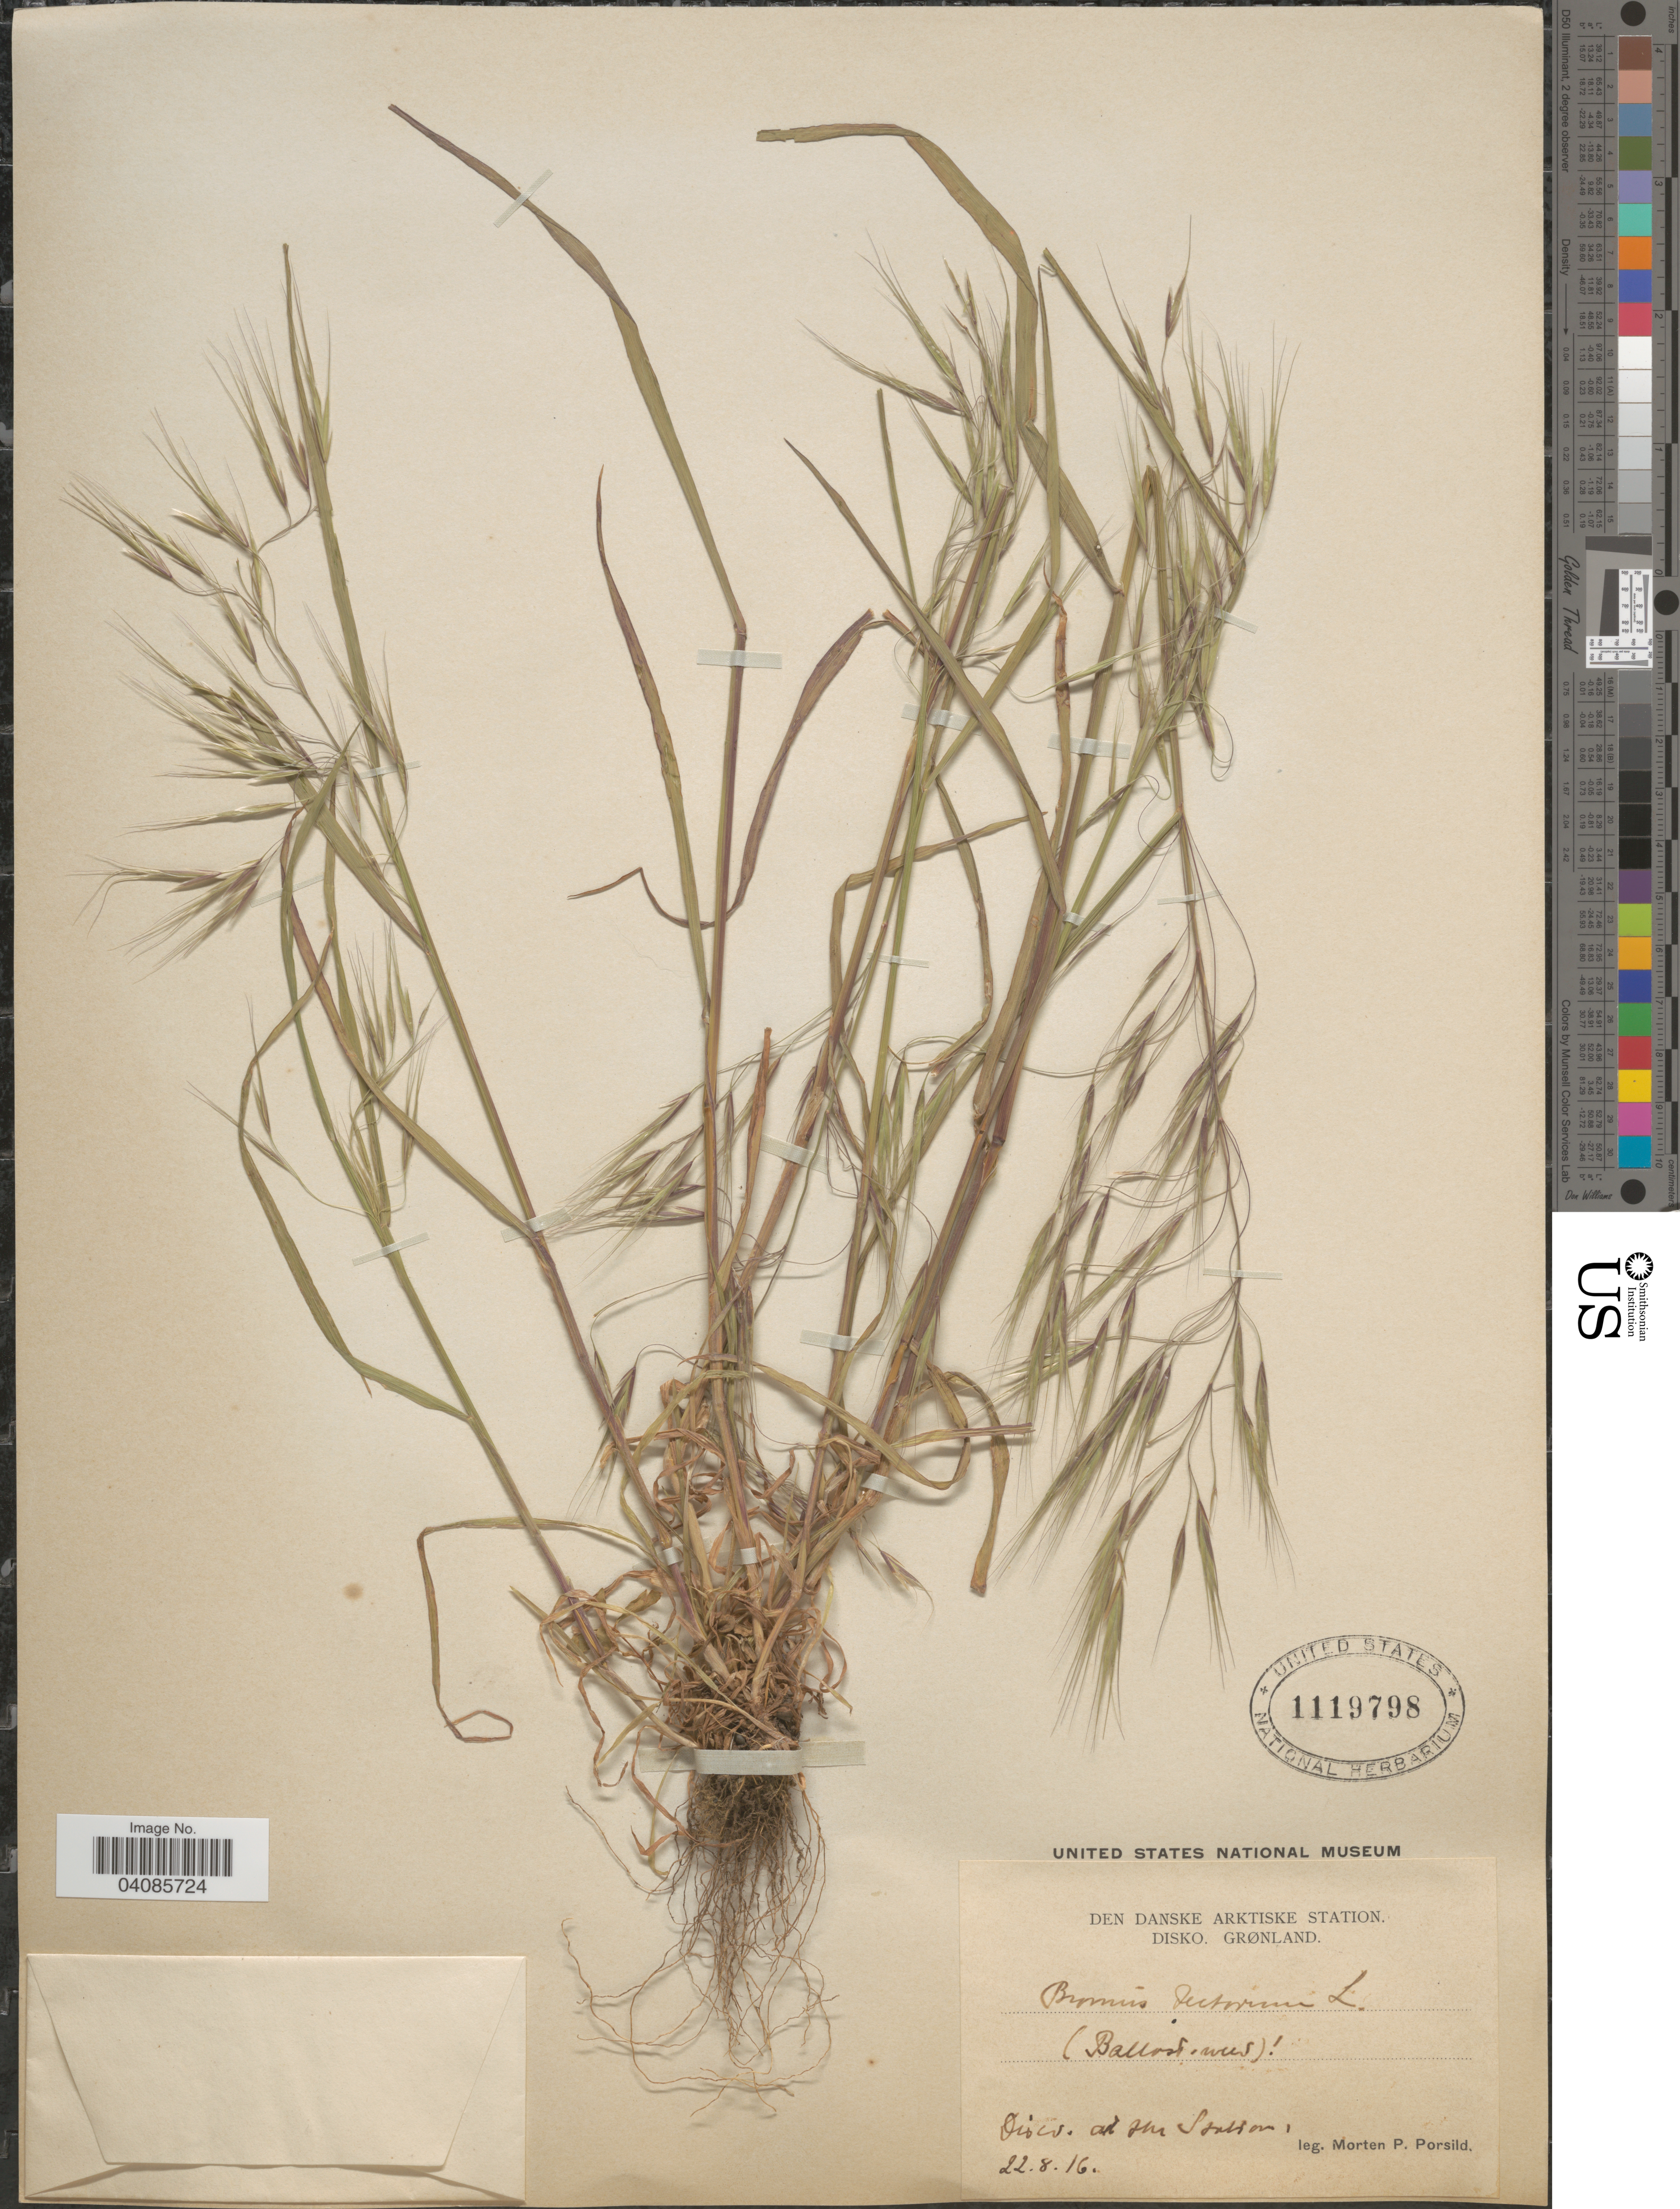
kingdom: Plantae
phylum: Tracheophyta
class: Liliopsida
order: Poales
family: Poaceae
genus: Bromus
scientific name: Bromus tectorum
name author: L.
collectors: M. P. Porsild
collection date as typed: Transcribed d/m/y: 22/8/16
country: Greenland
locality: Den Danske Arktiske Station. Disko. Grønland. Disco. Ad sur Station.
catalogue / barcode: US 1119798